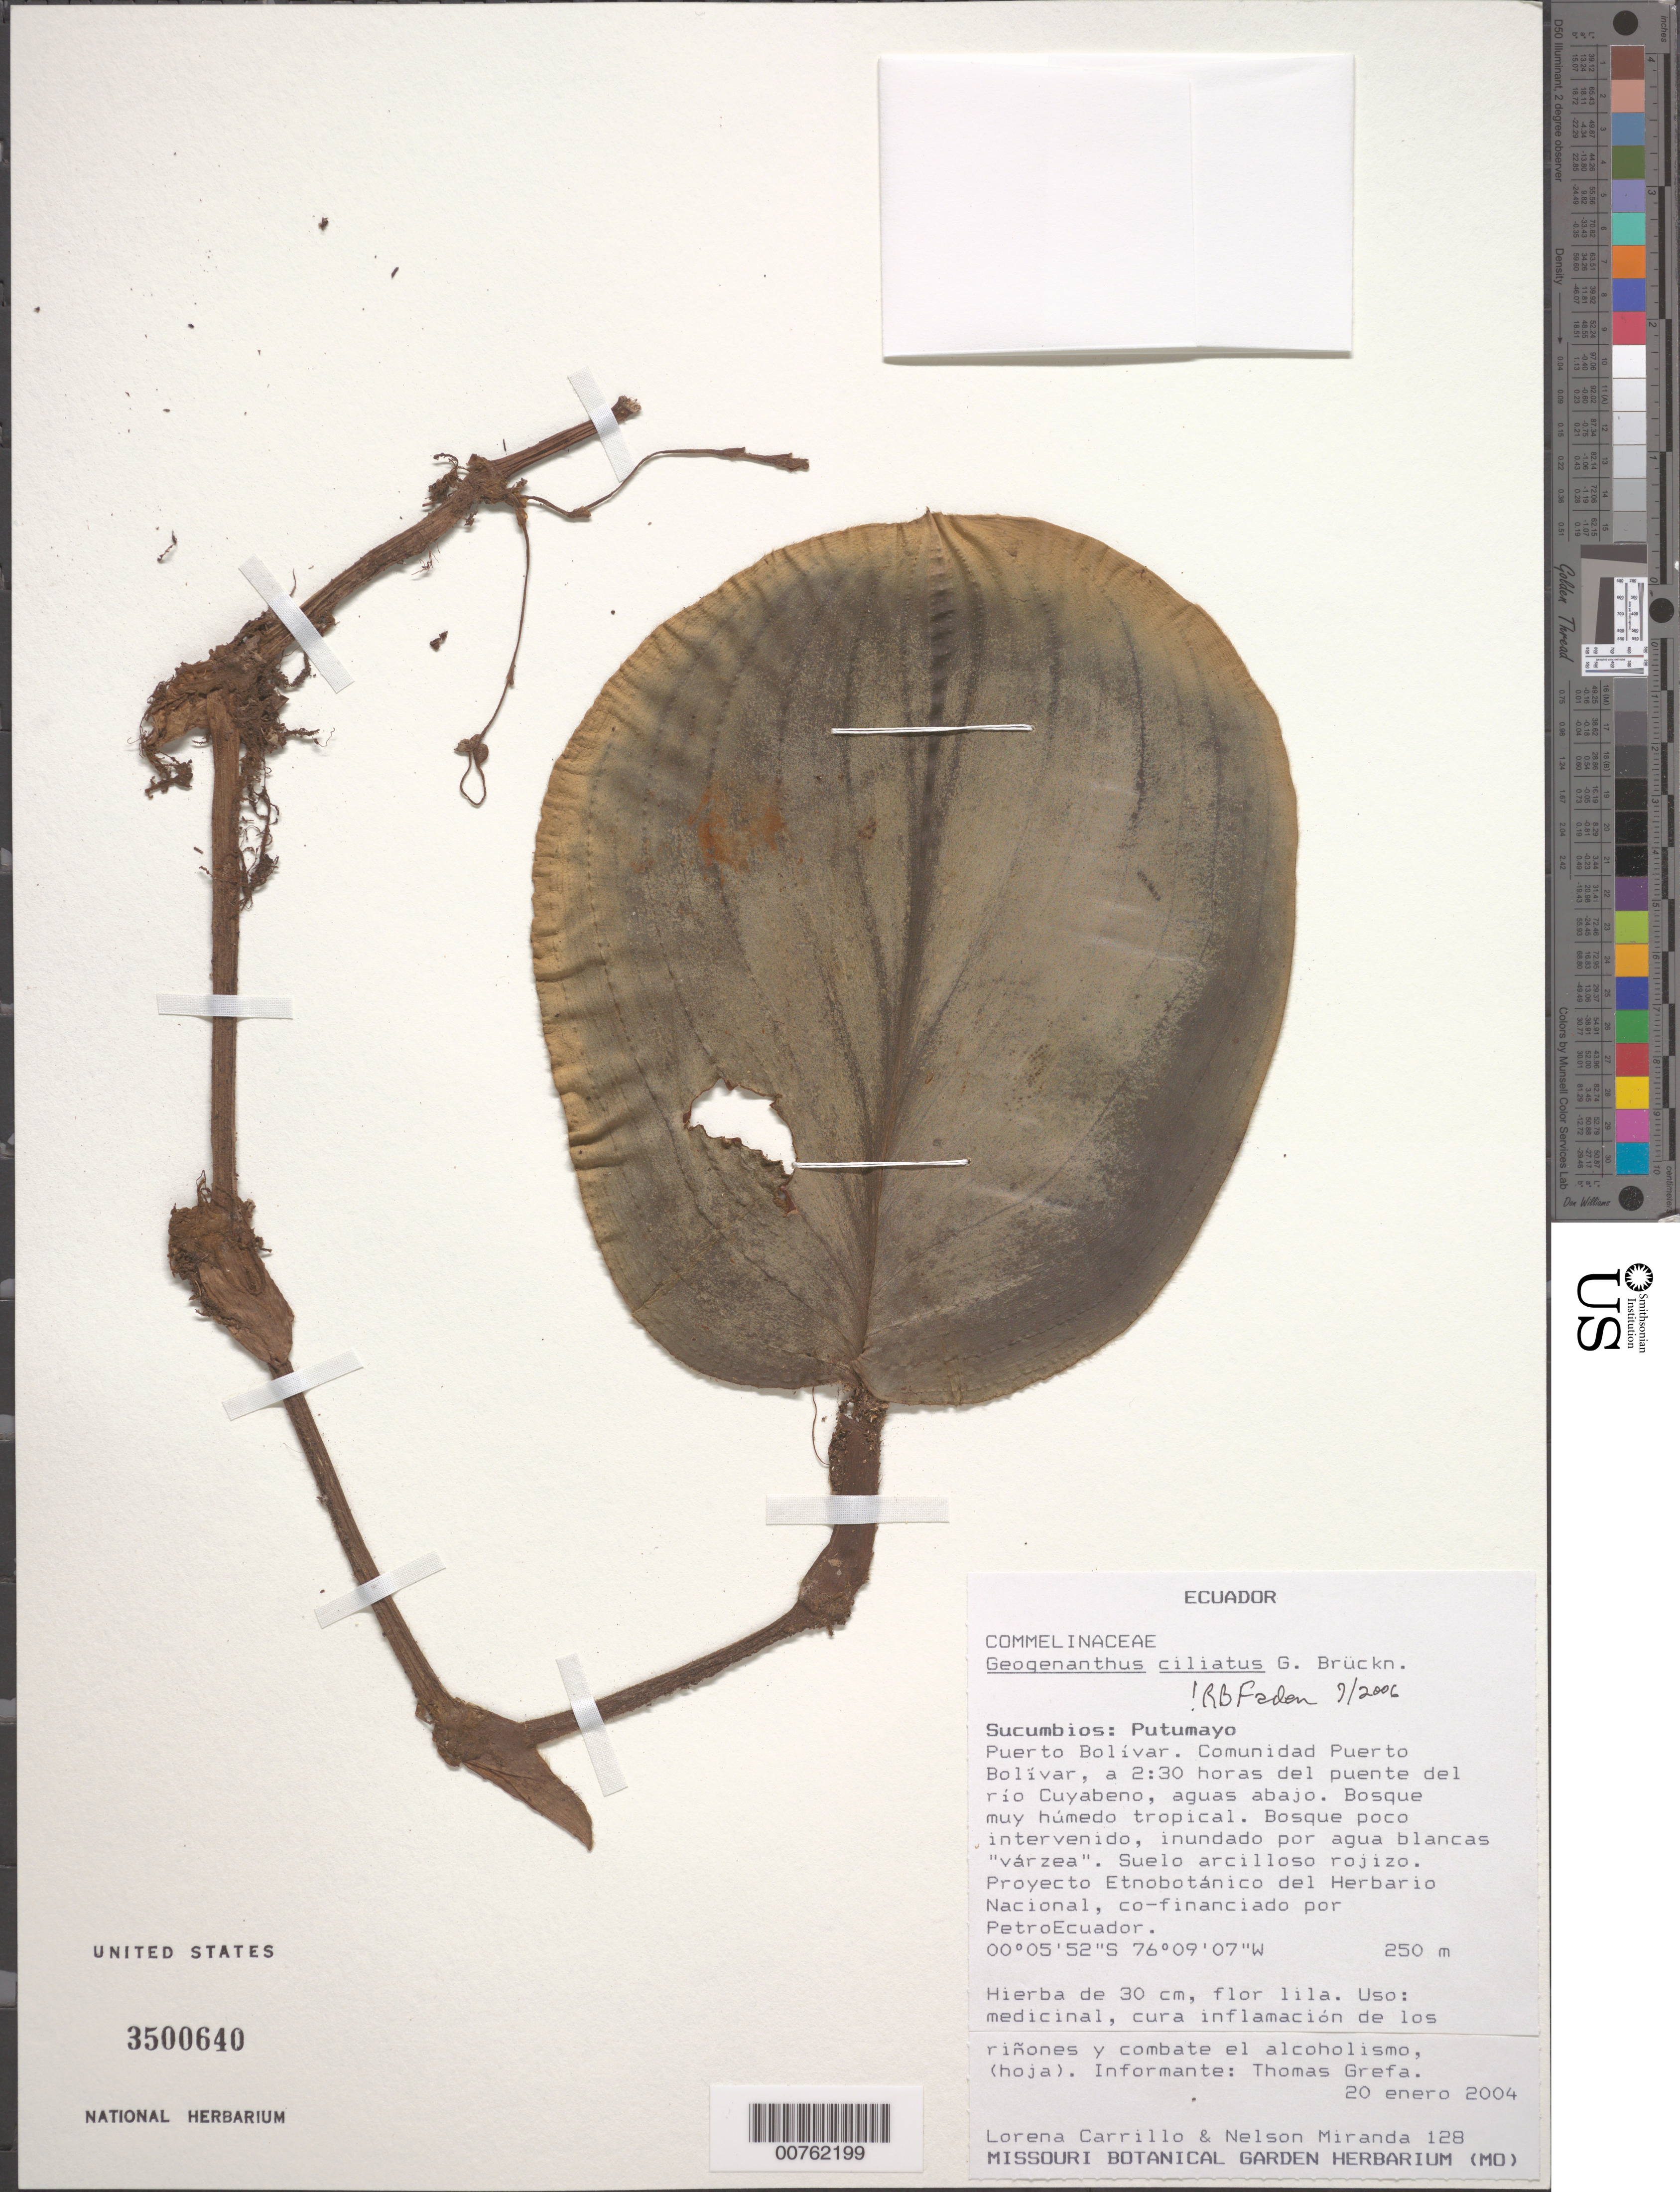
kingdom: Plantae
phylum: Tracheophyta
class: Liliopsida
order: Commelinales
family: Commelinaceae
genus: Geogenanthus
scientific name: Geogenanthus ciliatus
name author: G. Brückn.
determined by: Faden, Robert B., (US), Smithsonian Institution - National Museum of Natural History (UNITED STATES)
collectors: L. Carrillo & N. Miranda-Moyano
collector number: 128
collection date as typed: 20 Jan 2004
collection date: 2004-01-20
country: Ecuador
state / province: Sucumbíos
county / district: Putumayo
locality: Puerto Bolivar. Comunidad Puerto Bolivar, a 2:30 horas del Puente del Rio Cuyabeno, aguas Abajo.. Bosque muy humedo tropical, Bosque poco intervenido, inundado por agua blancas "varzea".. Suelo arcilloso rojizo. Proyecto EtnoBotanico del HerbaRio Nacional, co-financIado por PetroEcuador.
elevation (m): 250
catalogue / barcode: US 3500640